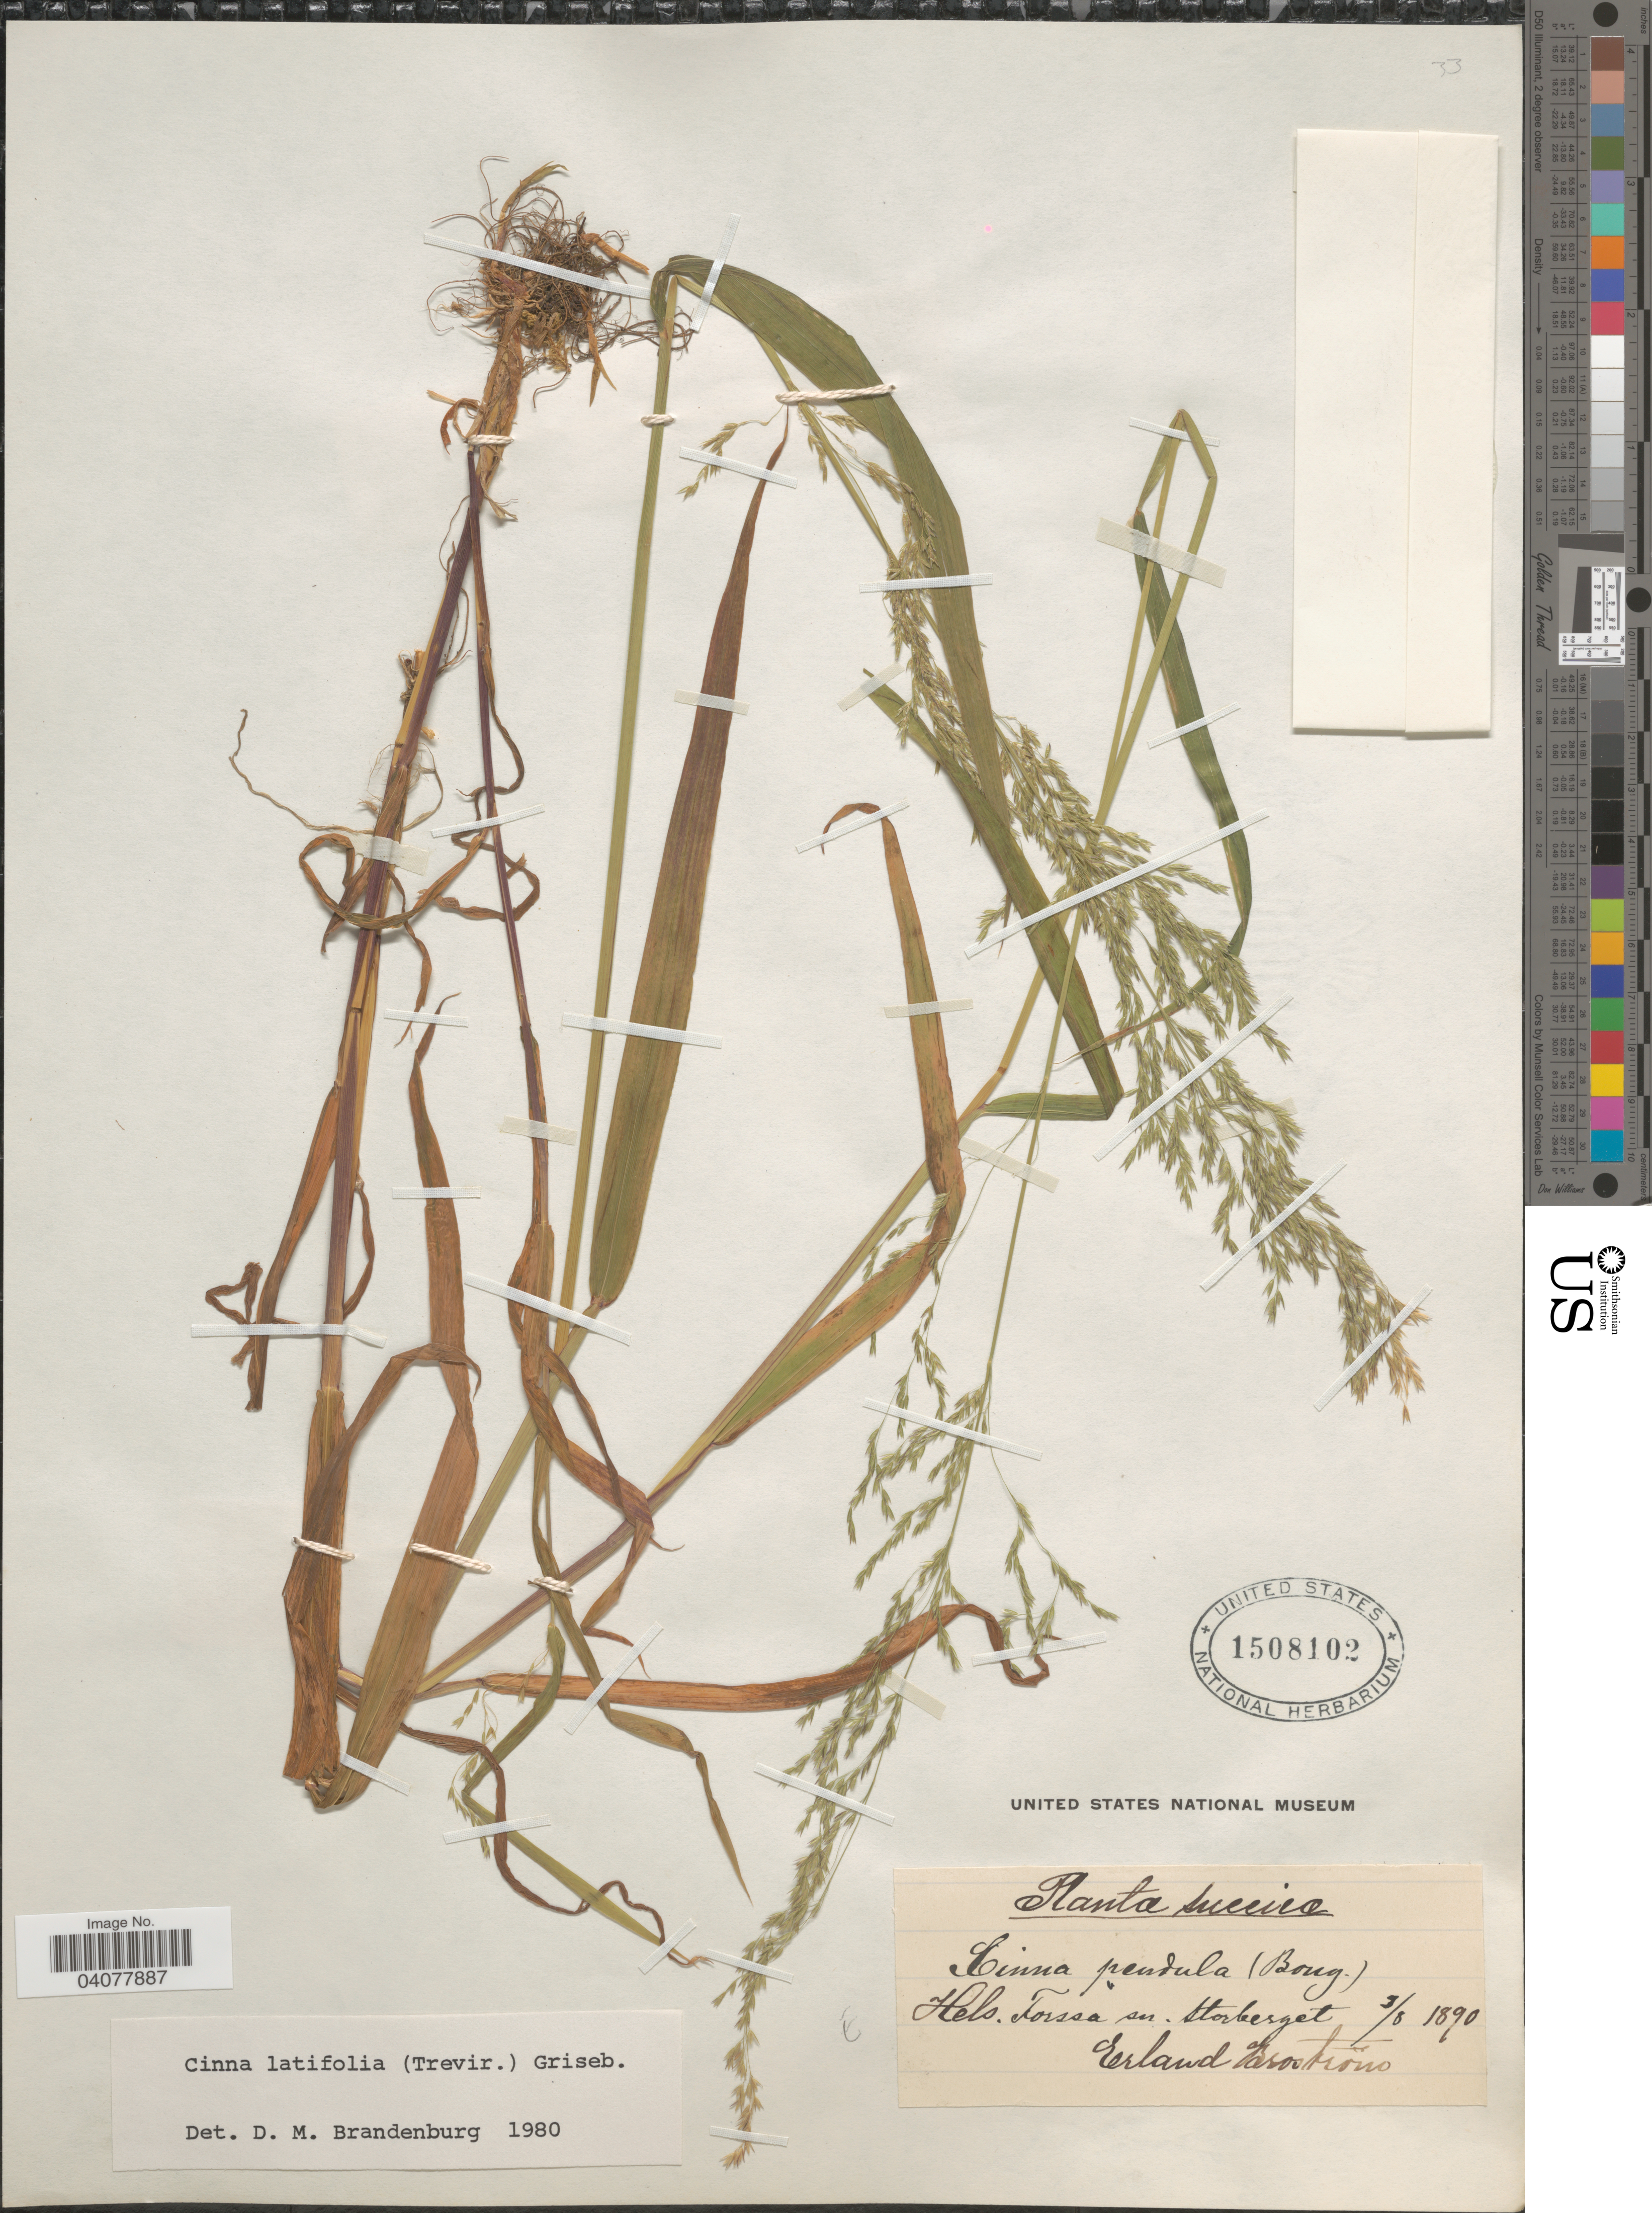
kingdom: Plantae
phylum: Tracheophyta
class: Liliopsida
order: Poales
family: Poaceae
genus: Cinna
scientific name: Cinna latifolia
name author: (Trevir. ex Goeppert) Griseb.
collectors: E. Brostrom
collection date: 1890-08-03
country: Sweden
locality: Suecica. Hels. Forssa sn. Storberget.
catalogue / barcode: US 1508102